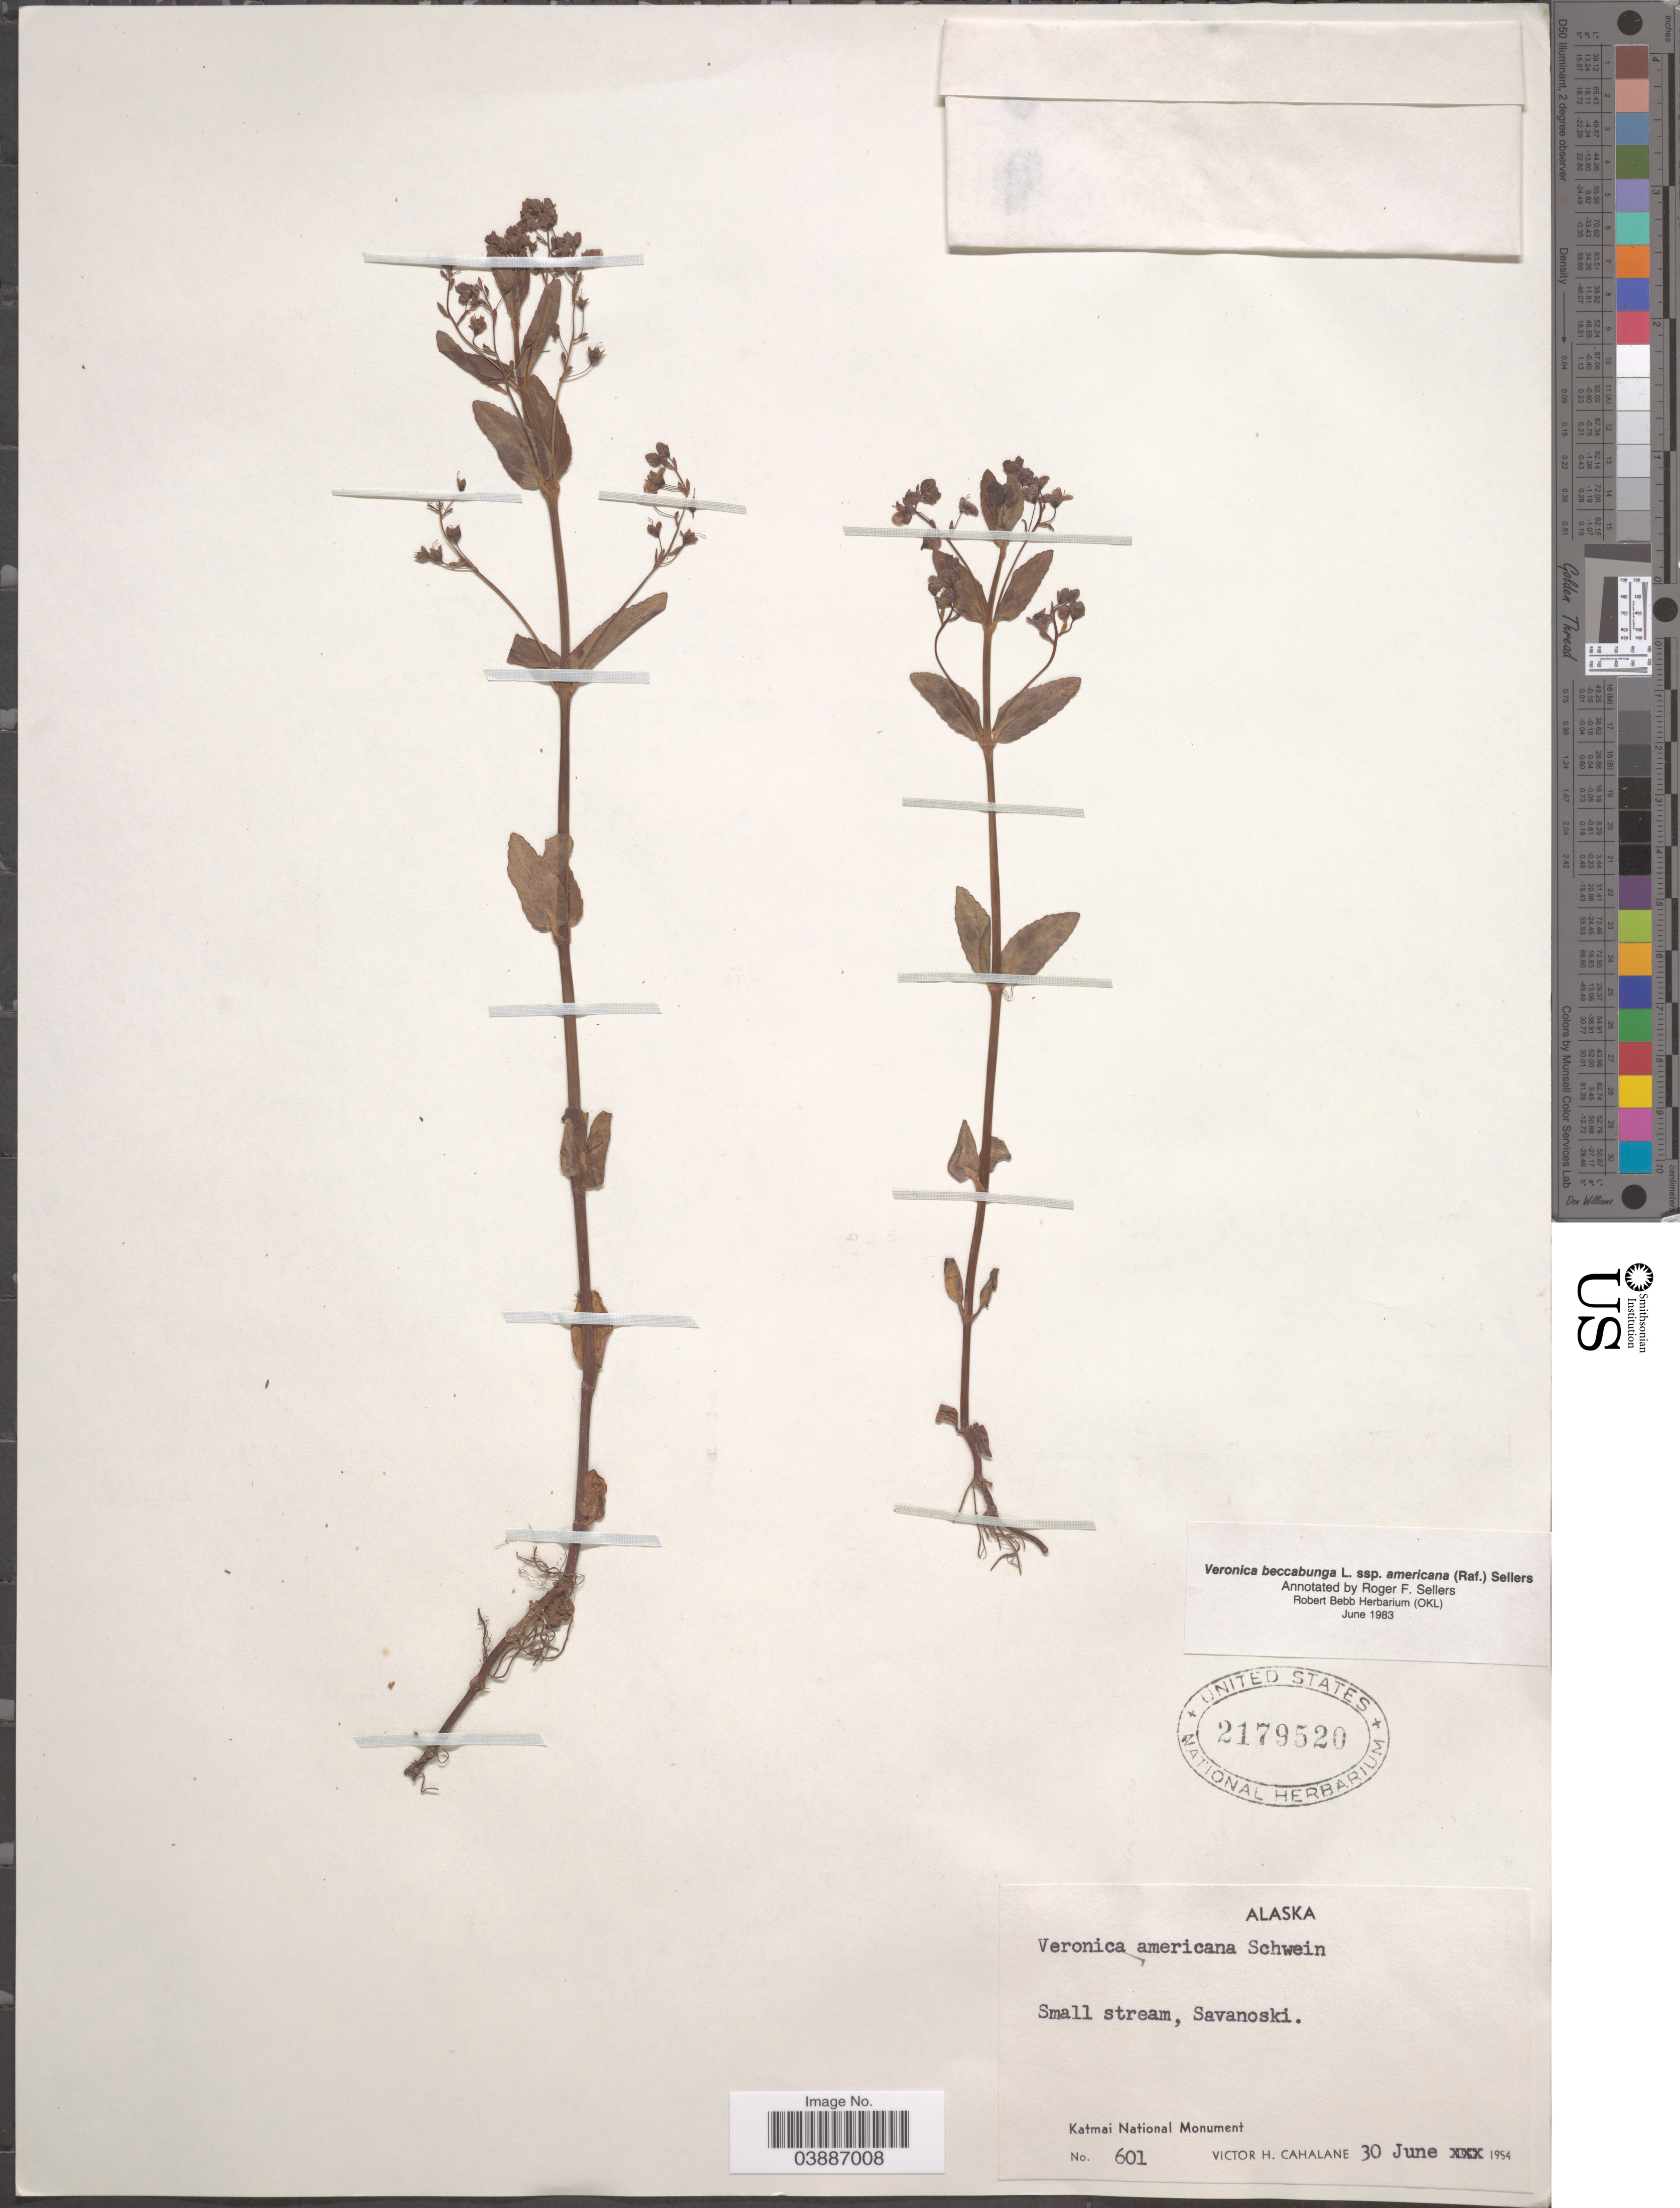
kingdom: Plantae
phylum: Tracheophyta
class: Magnoliopsida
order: Lamiales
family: Plantaginaceae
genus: Veronica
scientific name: Veronica beccabunga subsp. americana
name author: Raf.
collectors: V. Cahalane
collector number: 601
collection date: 1954-06-30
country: United States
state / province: Alaska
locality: Small stream, Savanoski. Katmai National Monument.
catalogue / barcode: US 2179520